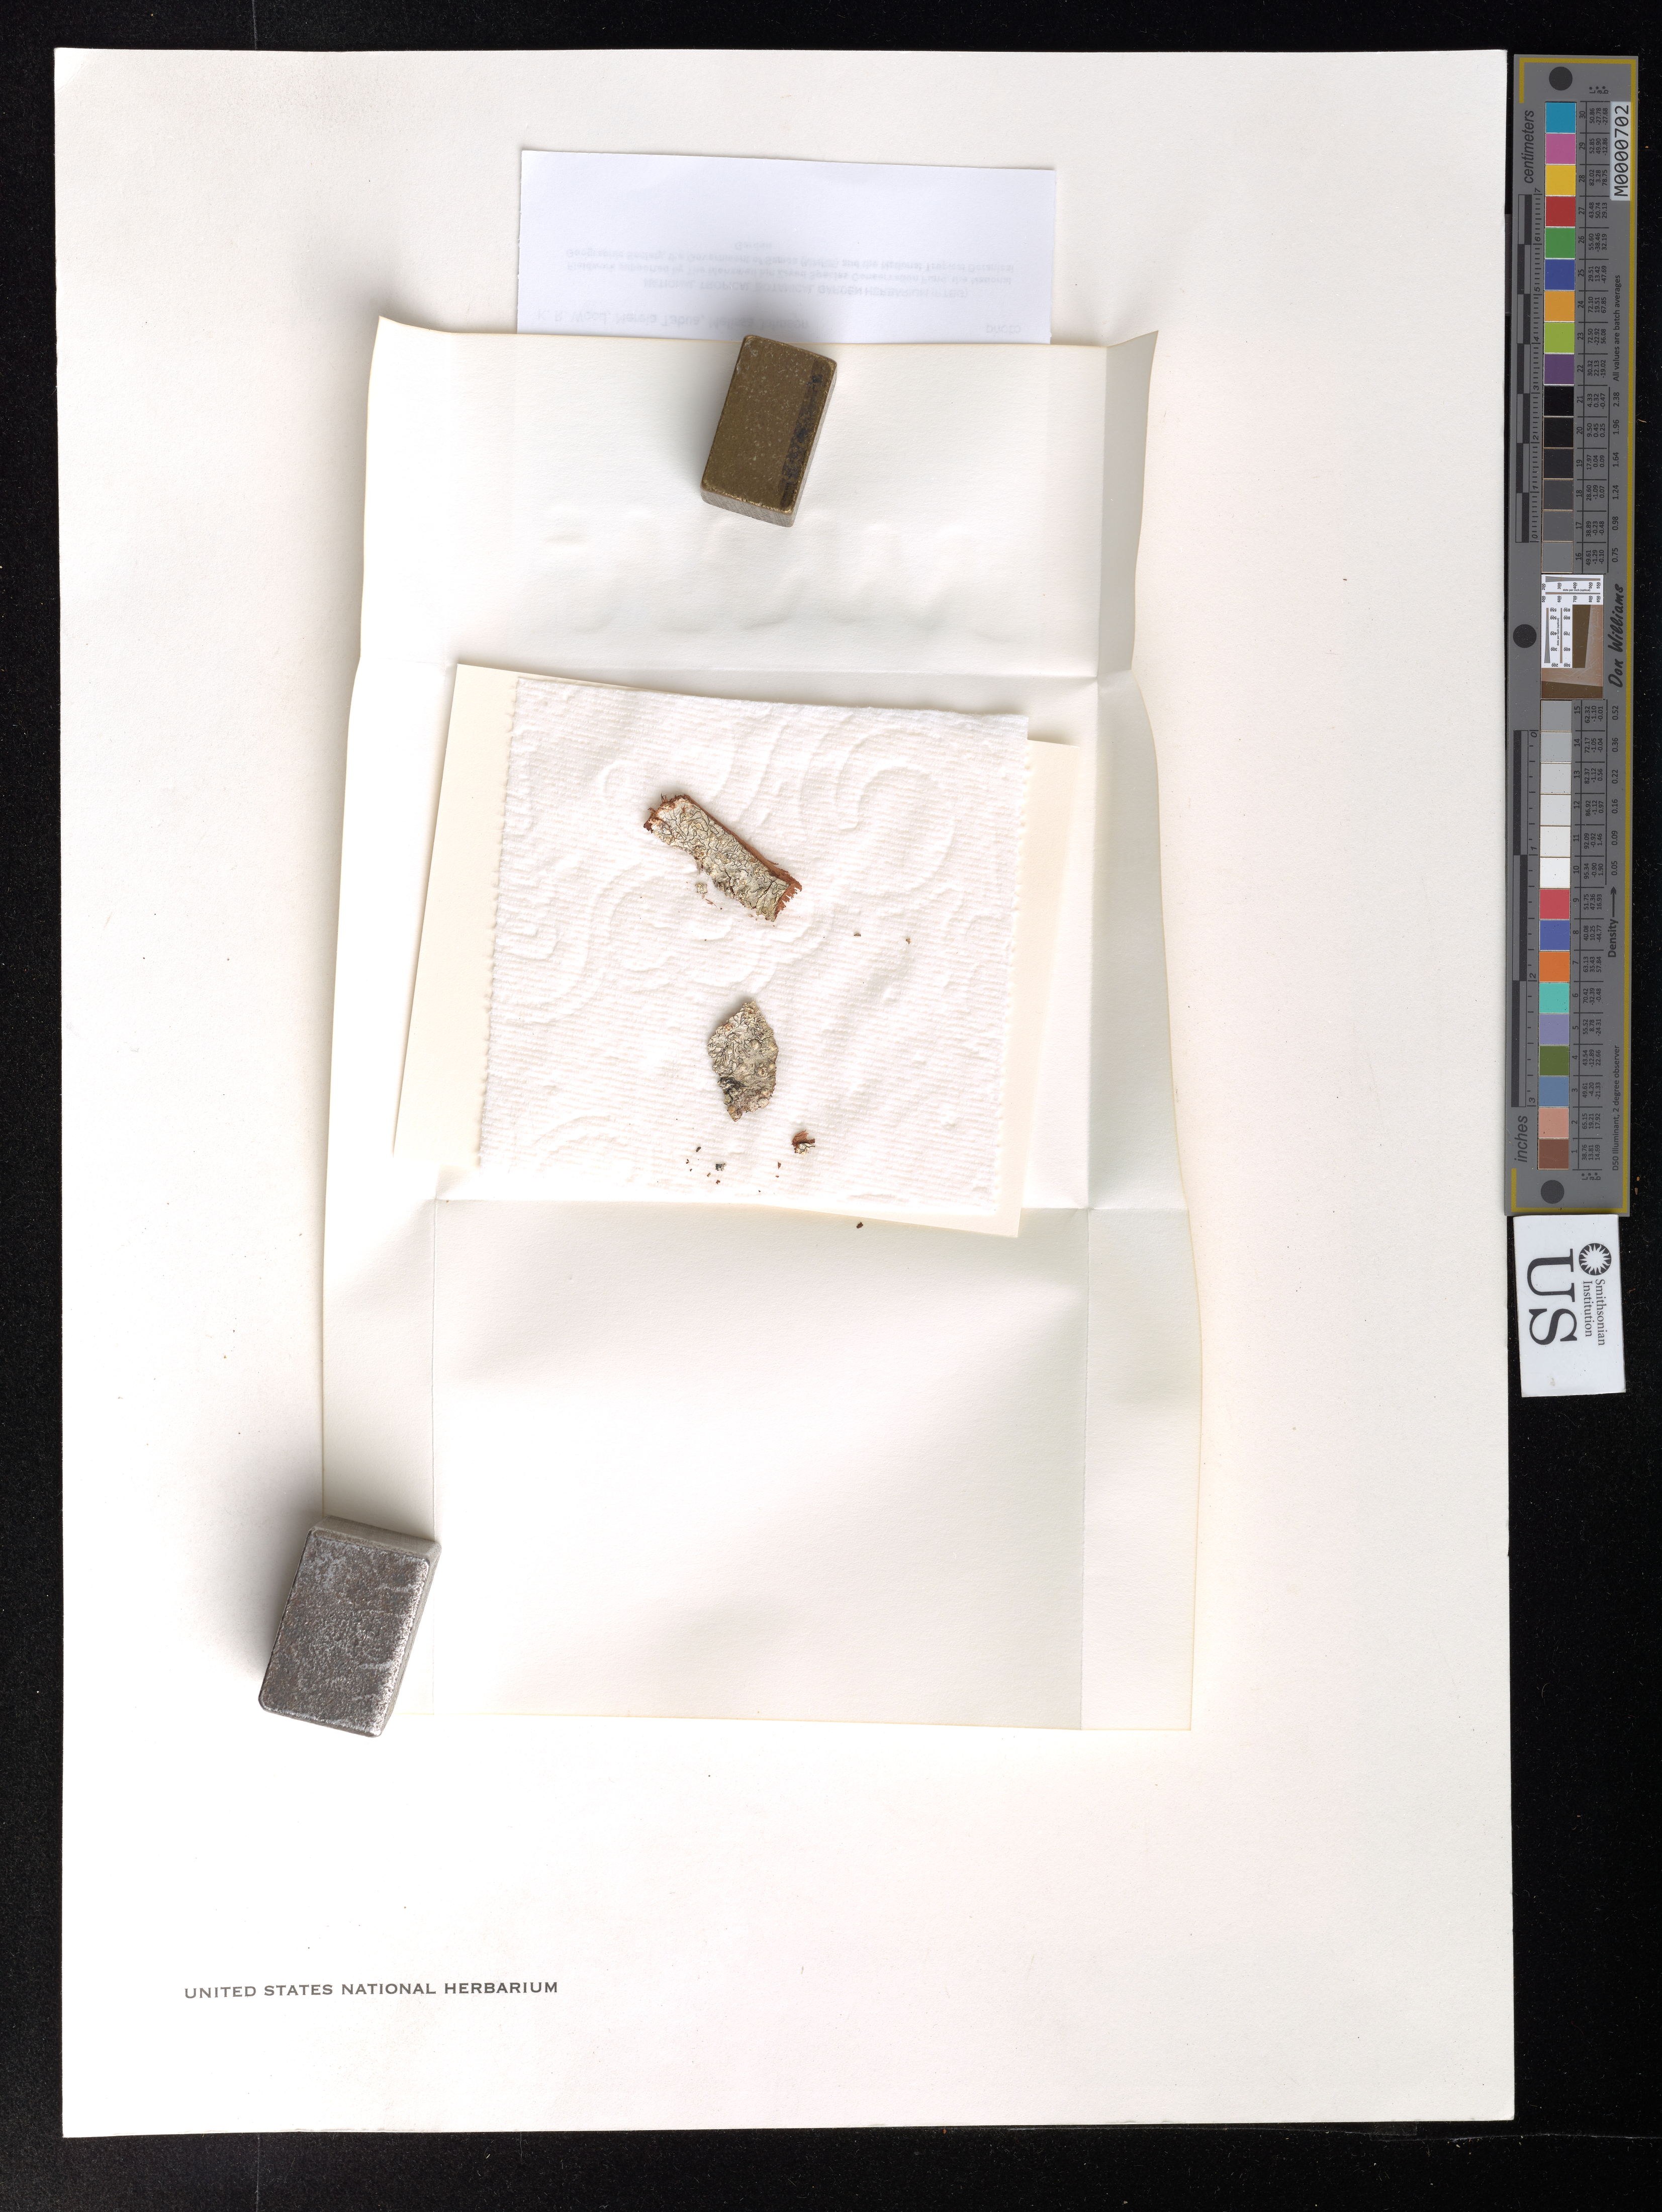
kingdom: Fungi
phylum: Ascomycota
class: Lecanoromycetes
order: Ostropales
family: Graphidaceae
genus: Graphis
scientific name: Graphis sp.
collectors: T. W. Flynn, K. R. Wood, M. Tabua & M. Johnson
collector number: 8619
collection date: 2016-06-24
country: Samoa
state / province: Gagaifomauga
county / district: Savaii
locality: Savaii. Trail down from Mt. Mata o Le Afi through forested slopes above Aopo.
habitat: Primary montane forest w/ Dysoxylum, Cyrtandra, Myristica, Psychotria, Cyathea, Elatostemma.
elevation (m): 1549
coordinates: -13.598190, -172.504990